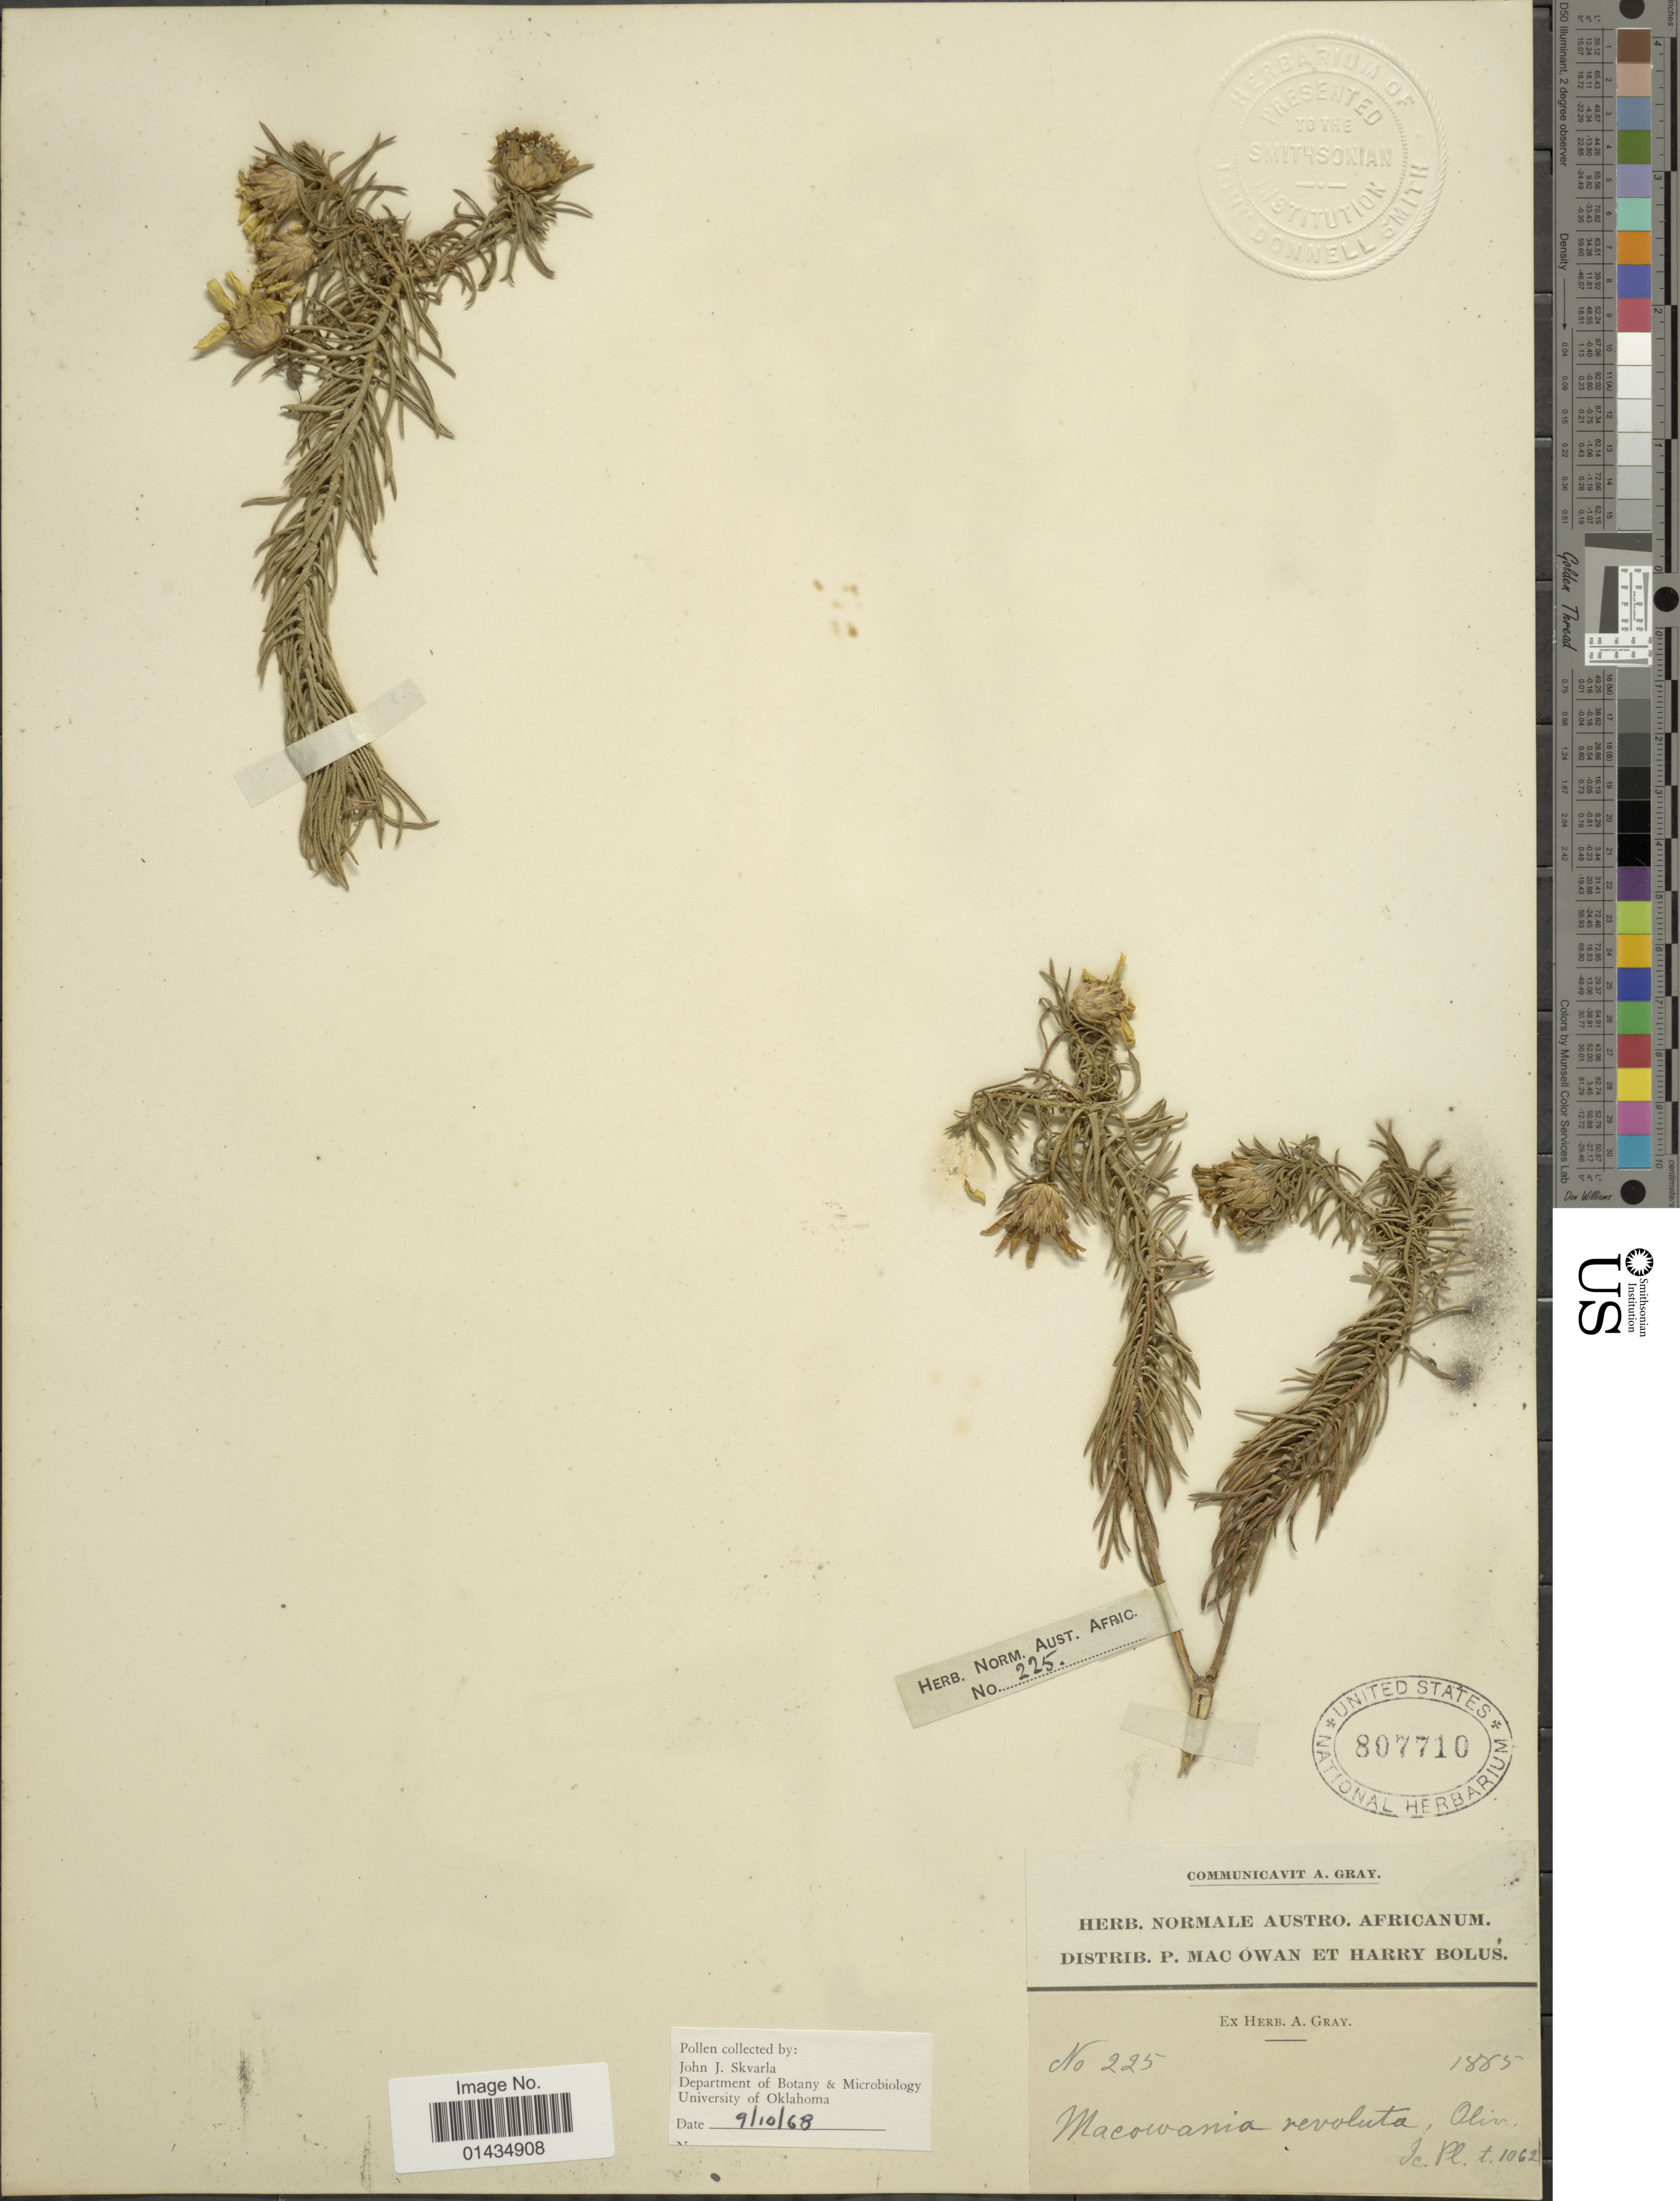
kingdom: Plantae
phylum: Tracheophyta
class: Magnoliopsida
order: Asterales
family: Asteraceae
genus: Macowania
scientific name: Macowania revoluta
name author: Oliv.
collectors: P. MacOwan & H. Bolus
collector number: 225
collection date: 1885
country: South Africa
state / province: Western Cape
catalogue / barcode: US 807710